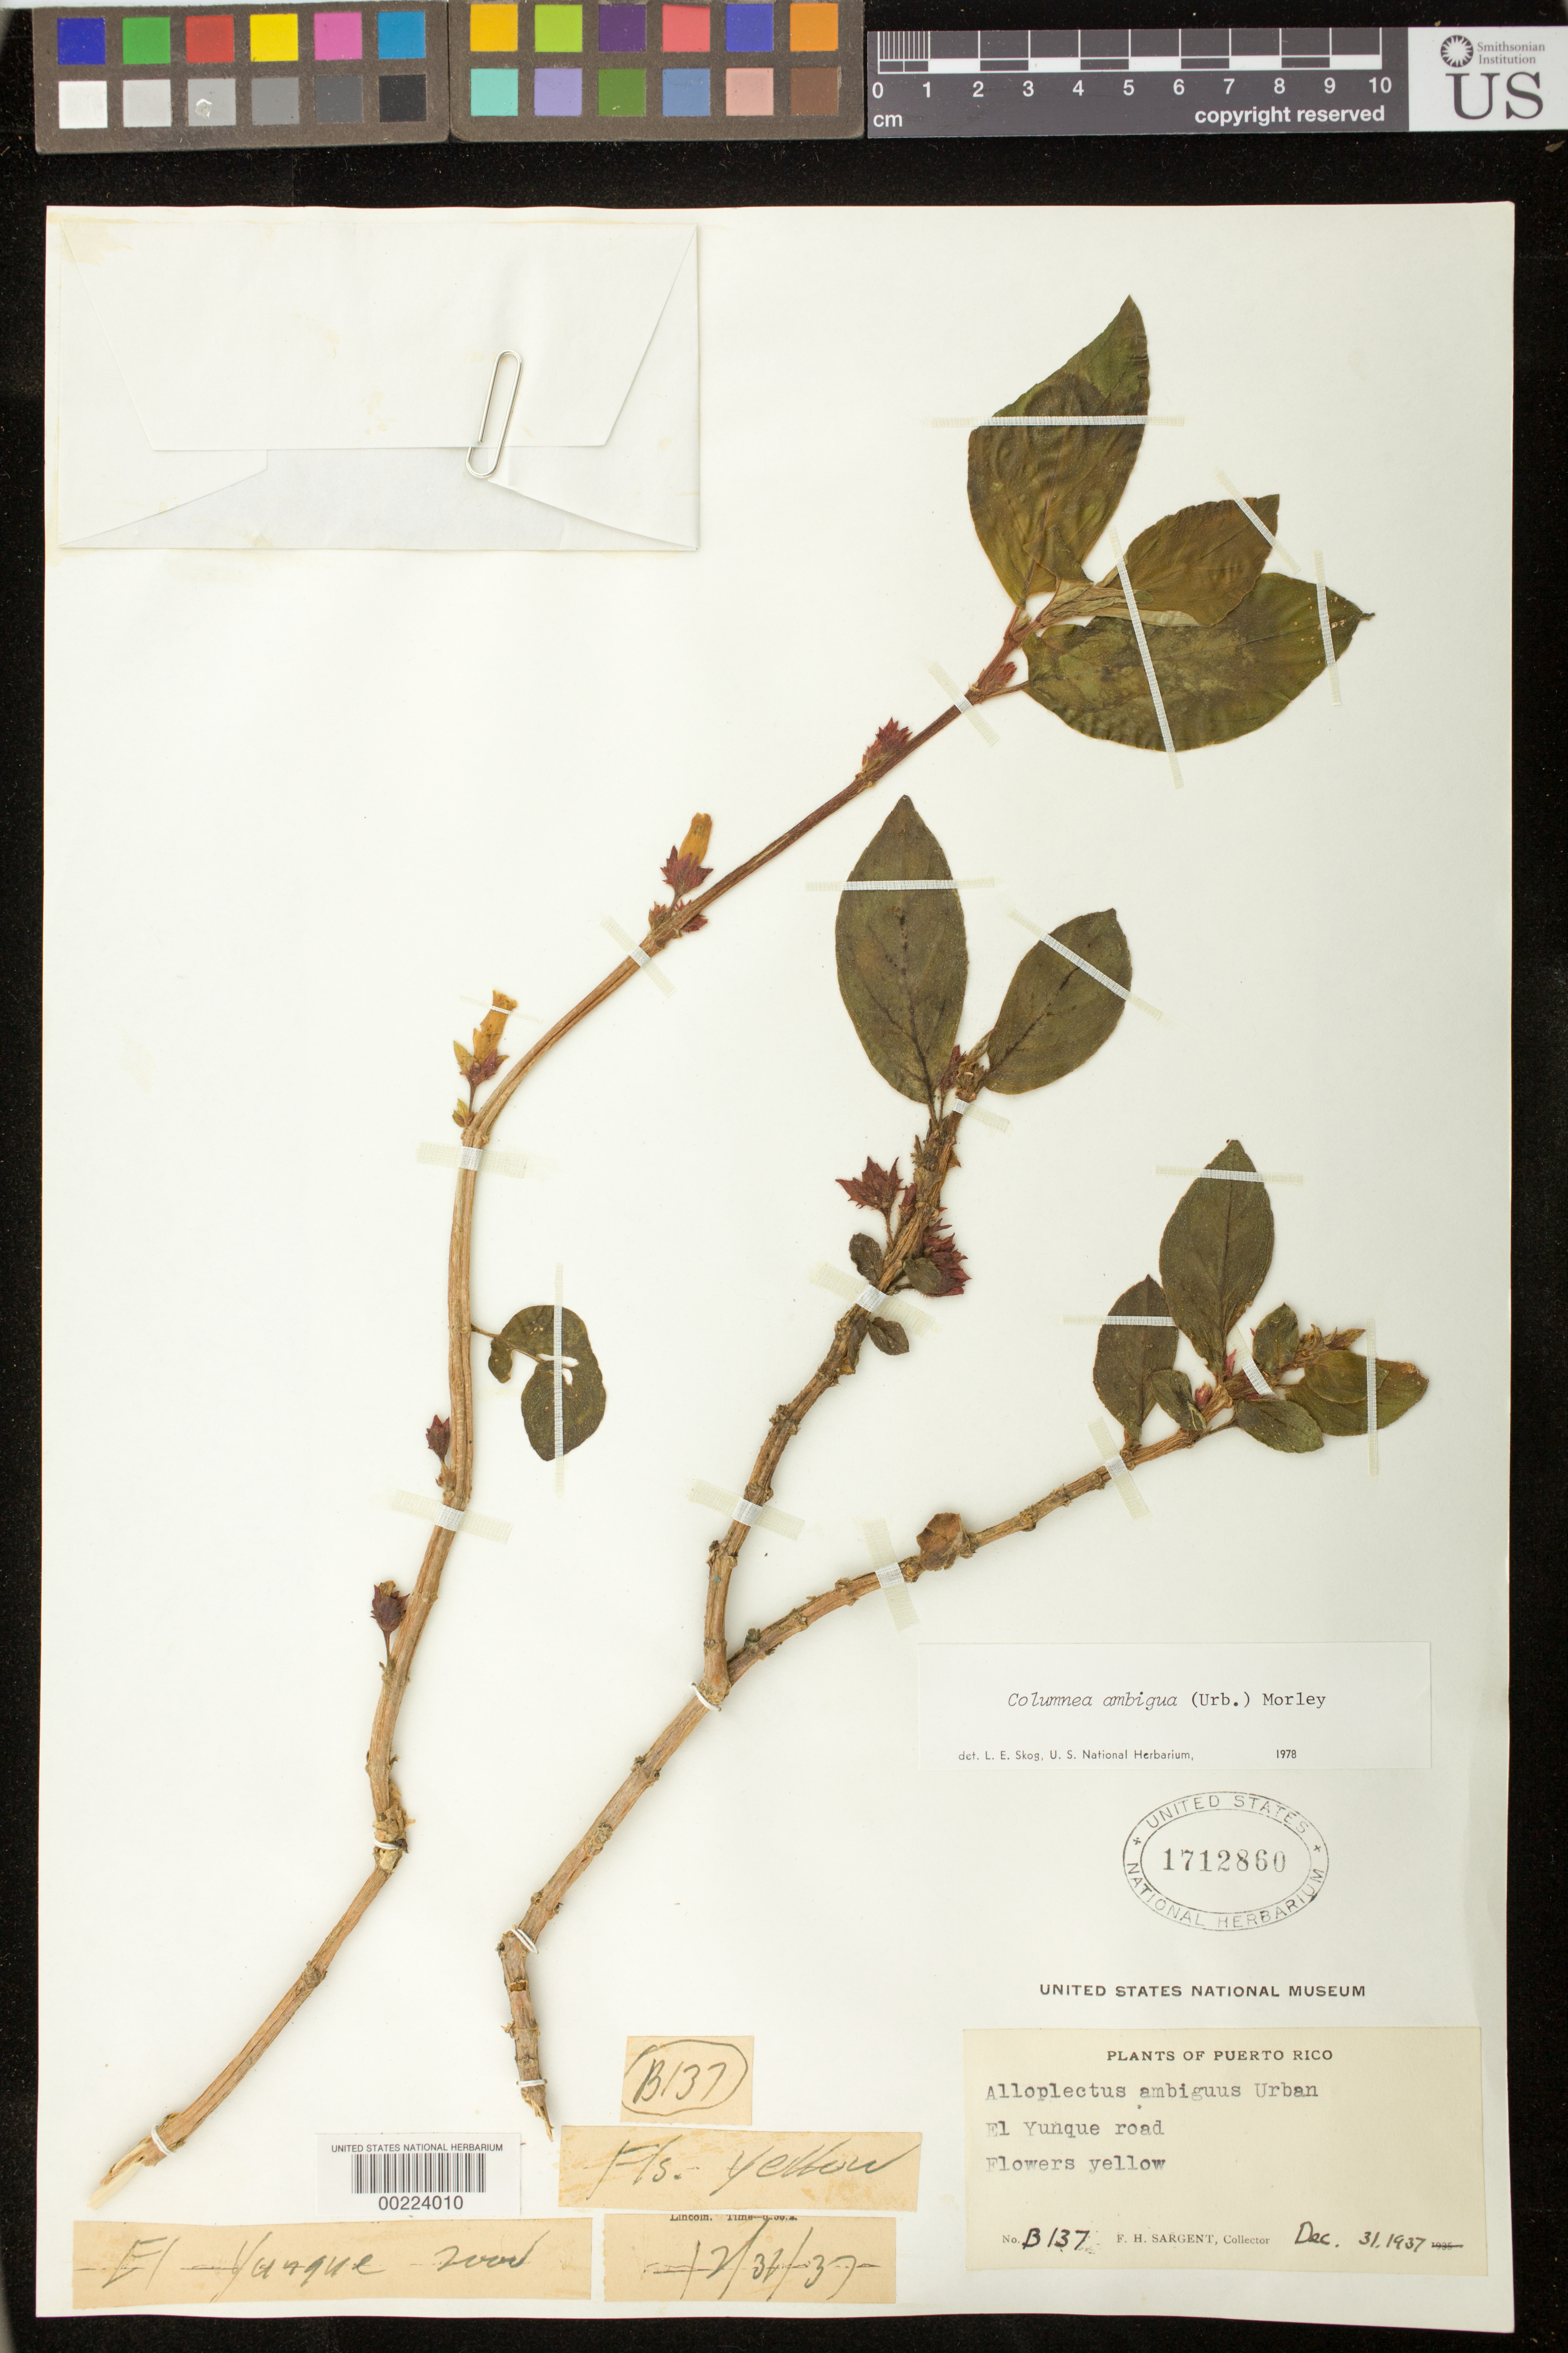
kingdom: Plantae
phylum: Tracheophyta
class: Magnoliopsida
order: Lamiales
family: Gesneriaceae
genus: Columnea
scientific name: Columnea ambigua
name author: (Urb.) B.D. Morley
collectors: F. H. Sargent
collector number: B 137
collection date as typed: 31 Dec 1937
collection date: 1937-12-31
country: Puerto Rico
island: Puerto Rico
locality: El Yunque road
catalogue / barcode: US 1712860